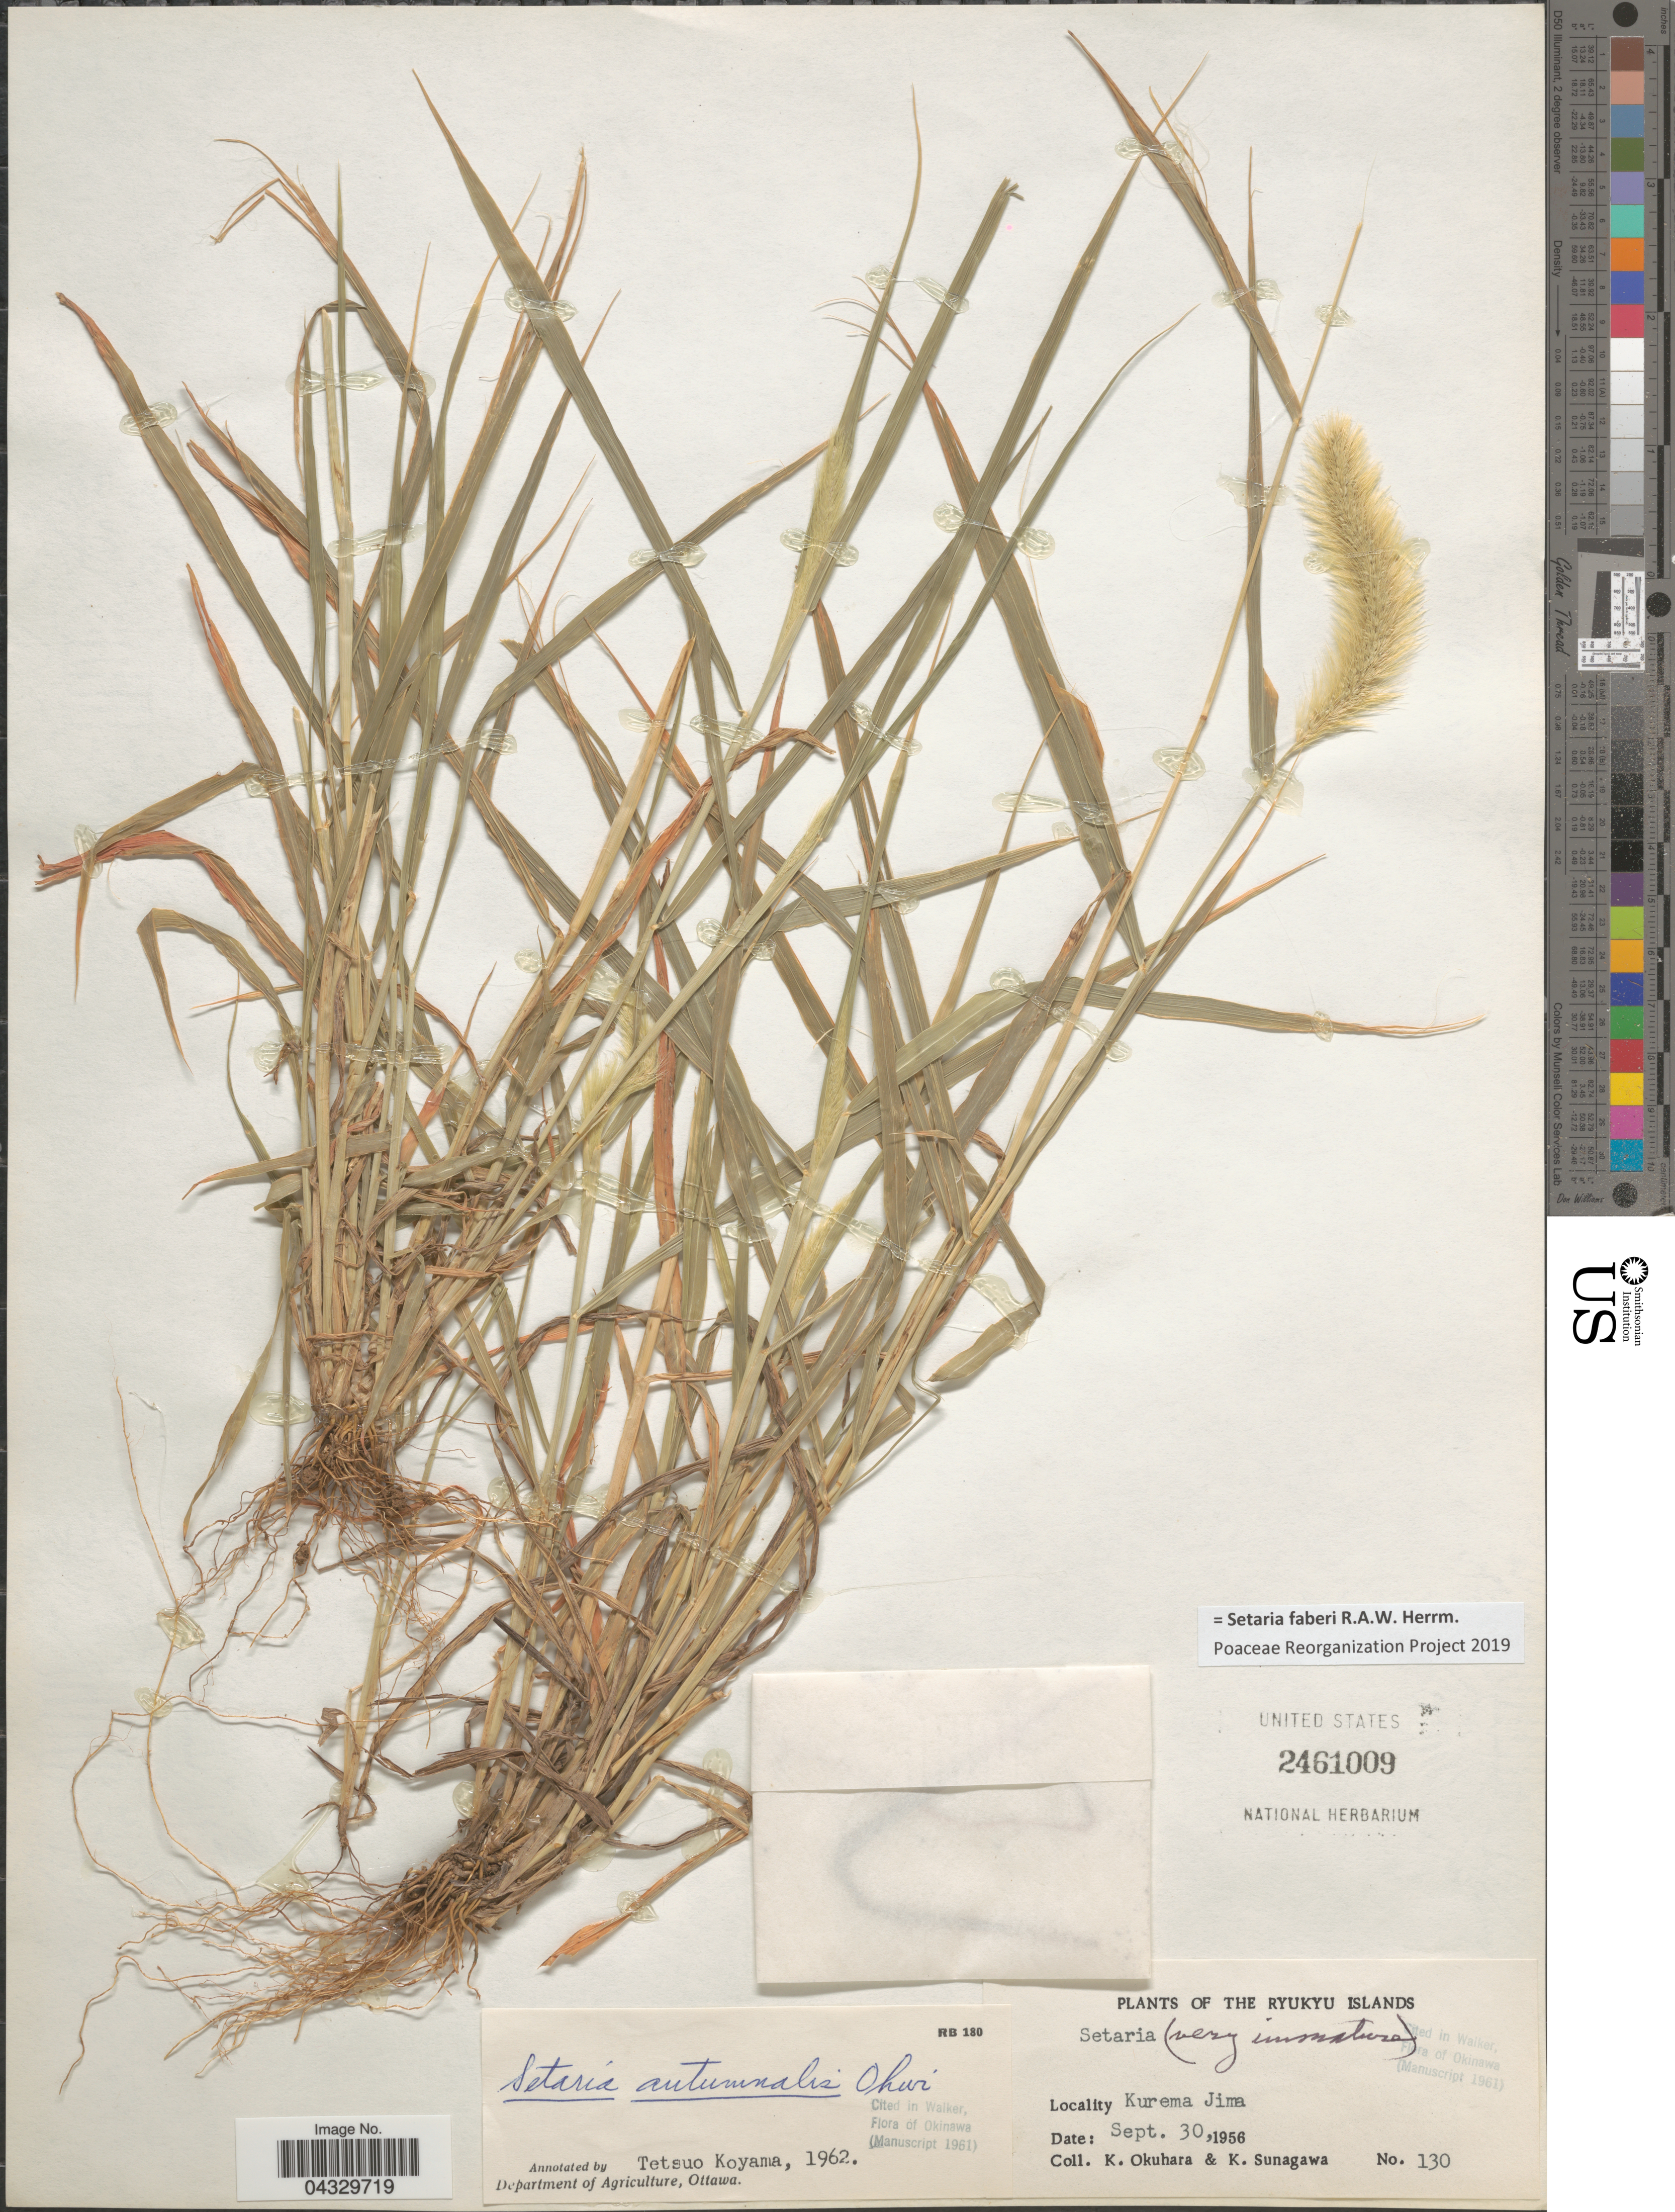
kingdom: Plantae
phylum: Tracheophyta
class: Liliopsida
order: Poales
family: Poaceae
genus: Setaria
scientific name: Setaria faberi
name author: R.A.W. Herrm.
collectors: K. Okuhara & K. Sunagawa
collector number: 130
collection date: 1956-09-30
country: Japan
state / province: Okinawa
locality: The Ryukyu Islands. Kurema Jima.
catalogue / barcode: US 2461009